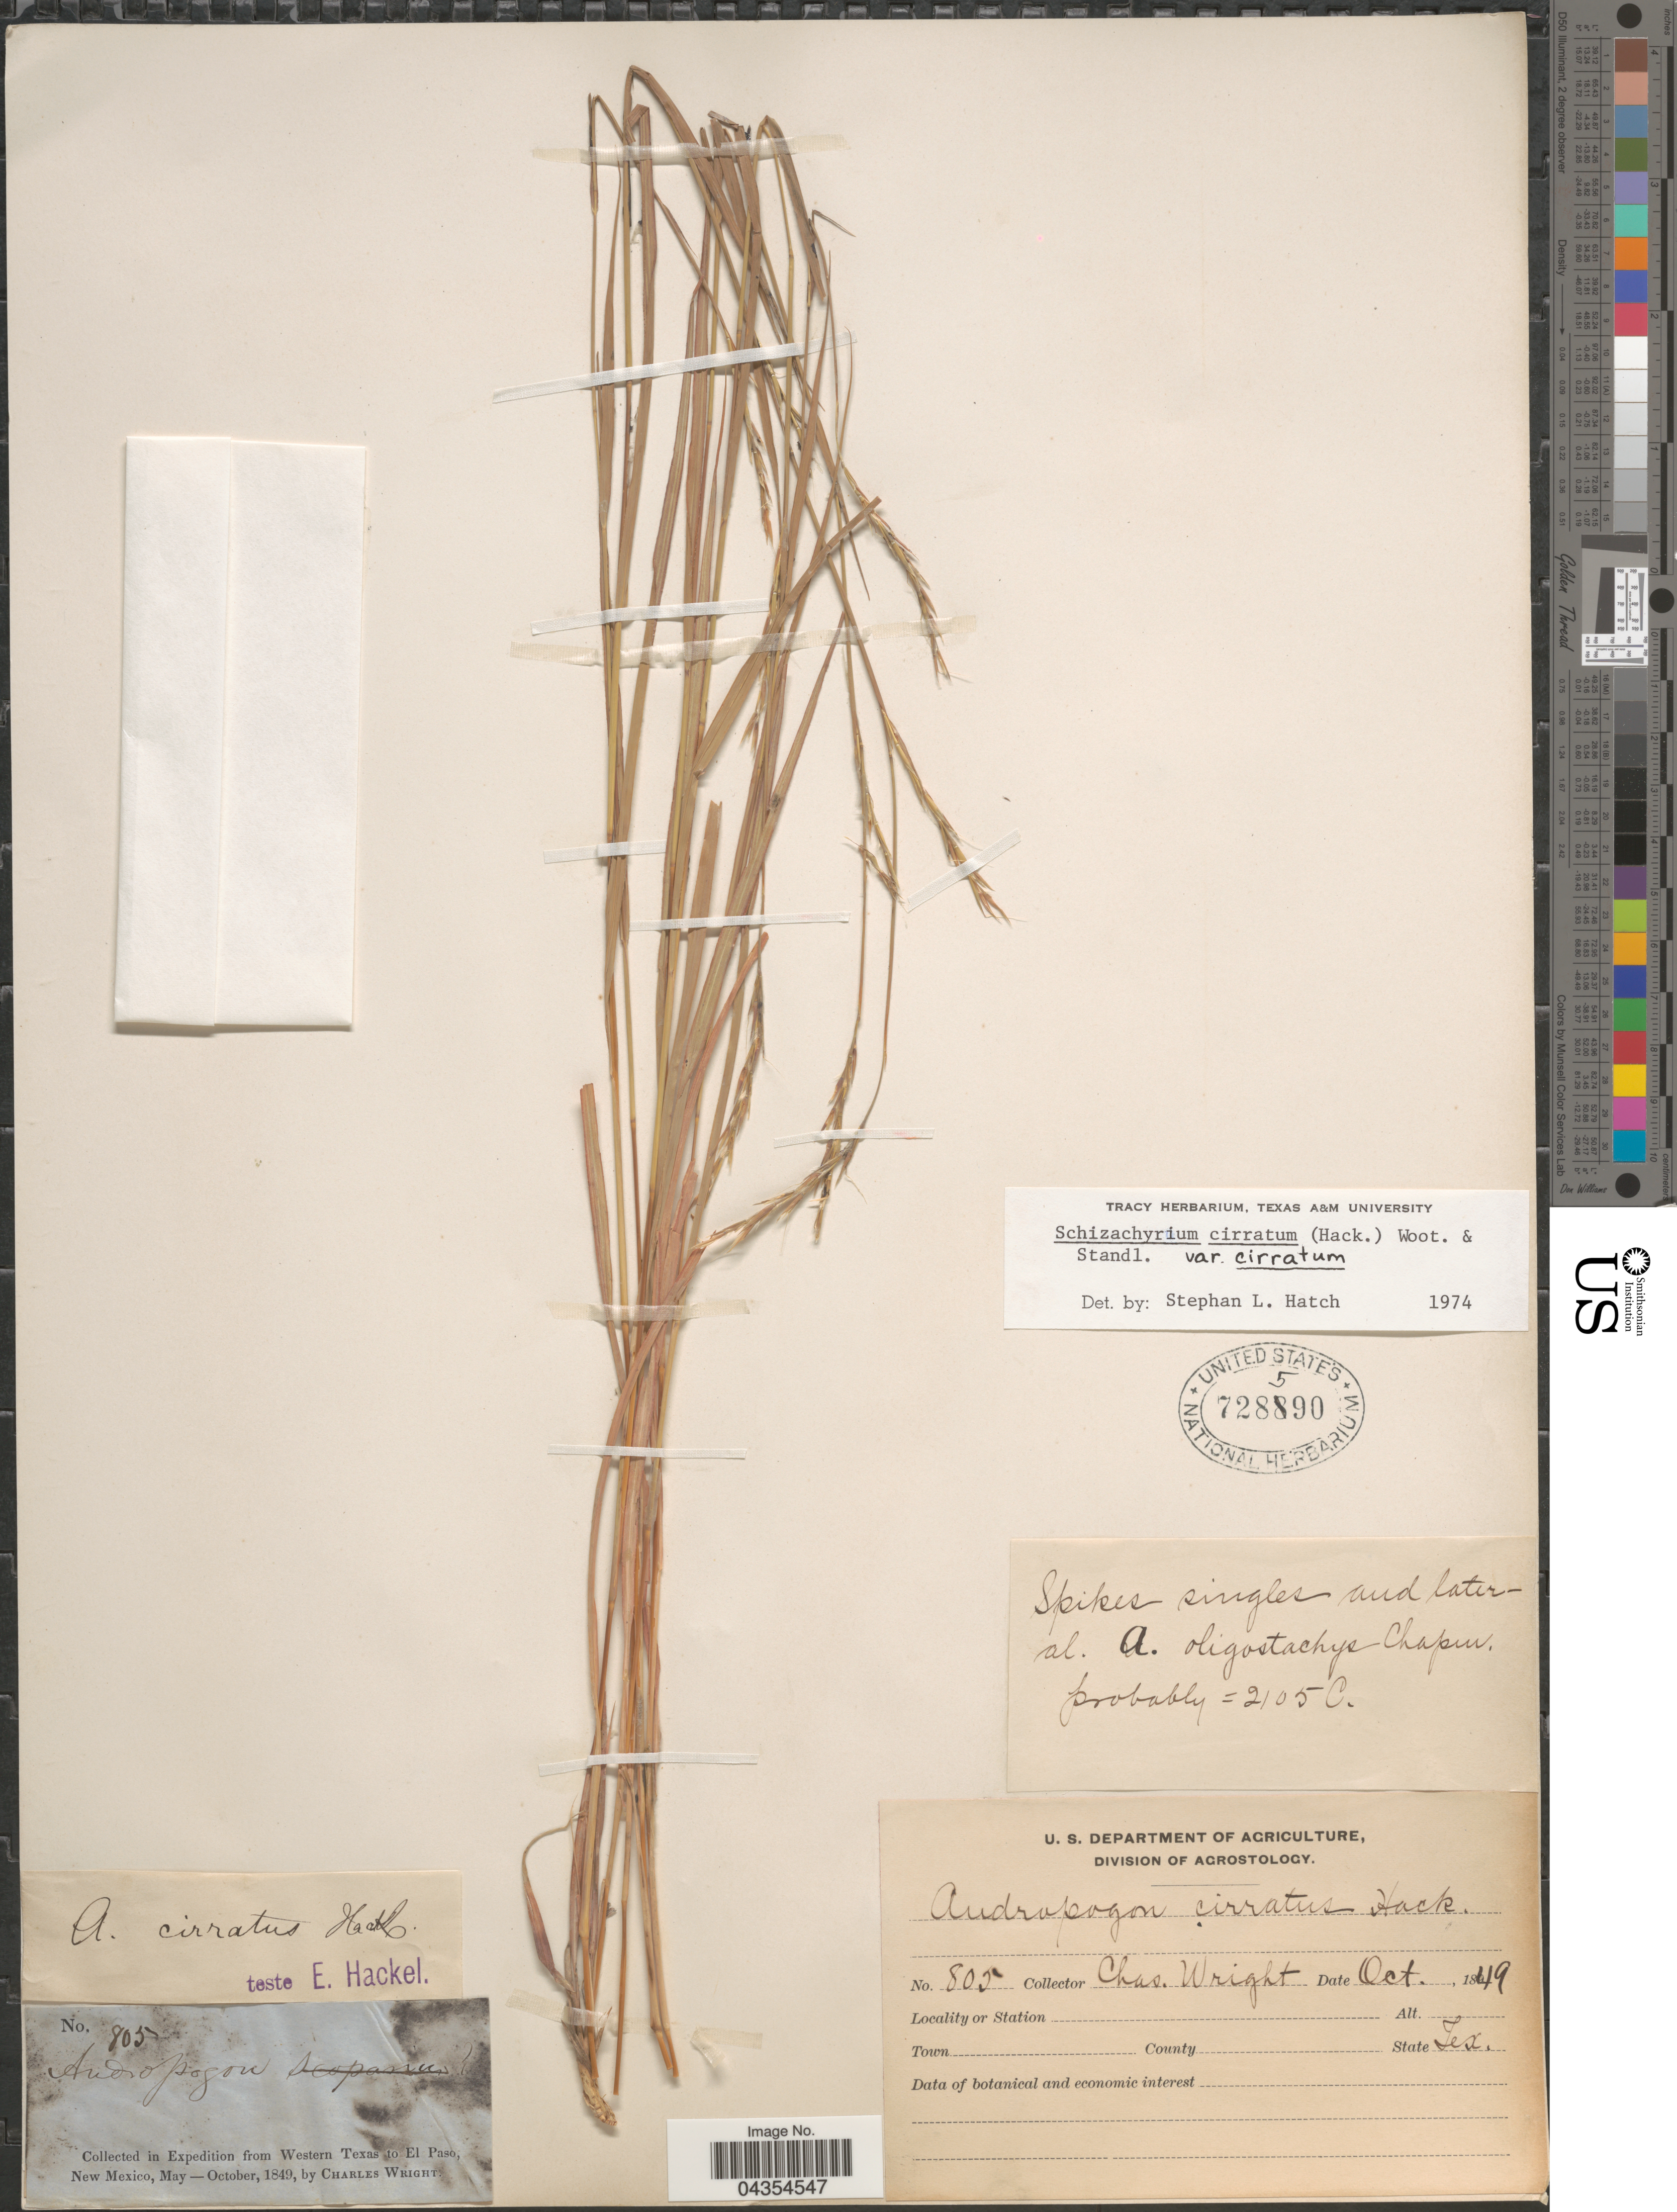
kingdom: Plantae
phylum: Tracheophyta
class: Liliopsida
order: Poales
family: Poaceae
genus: Schizachyrium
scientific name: Schizachyrium cirratum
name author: (Hack.) Wooton & Standl.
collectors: C. Wright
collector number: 805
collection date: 1849-10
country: United States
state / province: Texas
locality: In Expedition from Western Texas to El Paso, New Mexico.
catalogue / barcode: US 728590